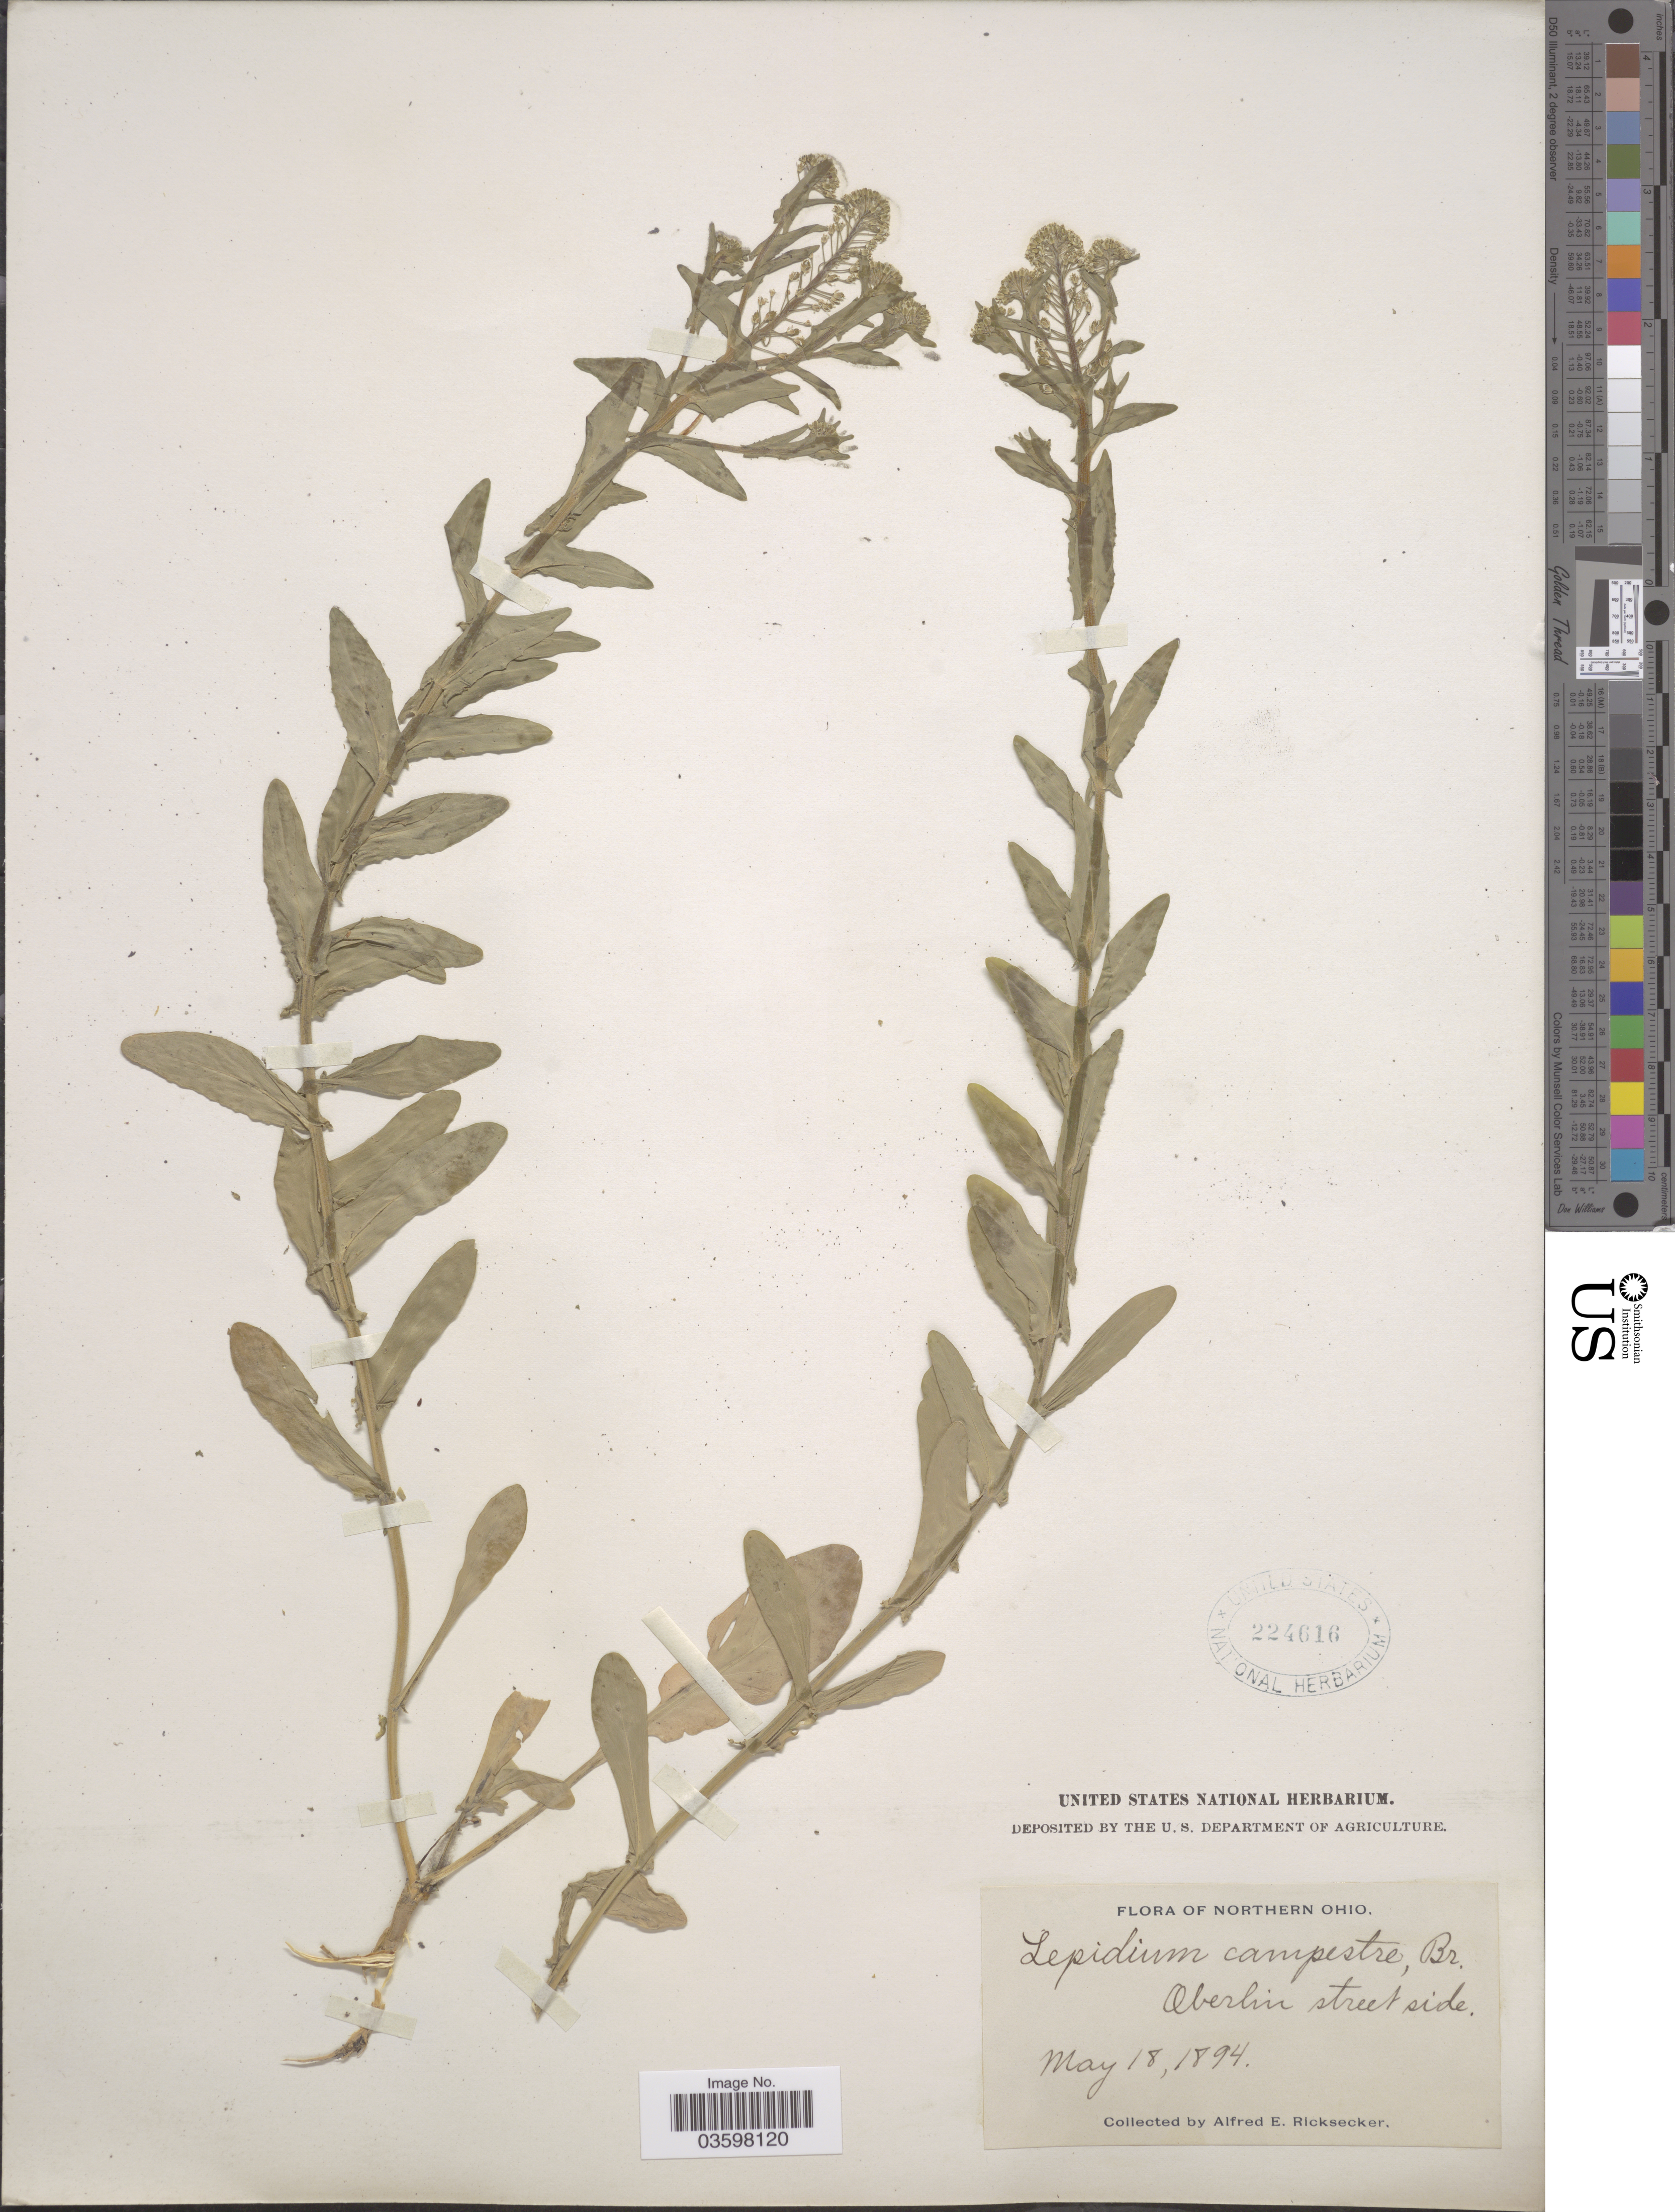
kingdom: Plantae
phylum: Tracheophyta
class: Magnoliopsida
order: Brassicales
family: Brassicaceae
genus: Lepidium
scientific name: Lepidium campestre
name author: (L.) W.T. Aiton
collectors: A. E. Ricksecker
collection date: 1894-05-18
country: United States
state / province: Ohio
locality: Northern Ohio. Oberlin street side.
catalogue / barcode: US 224616